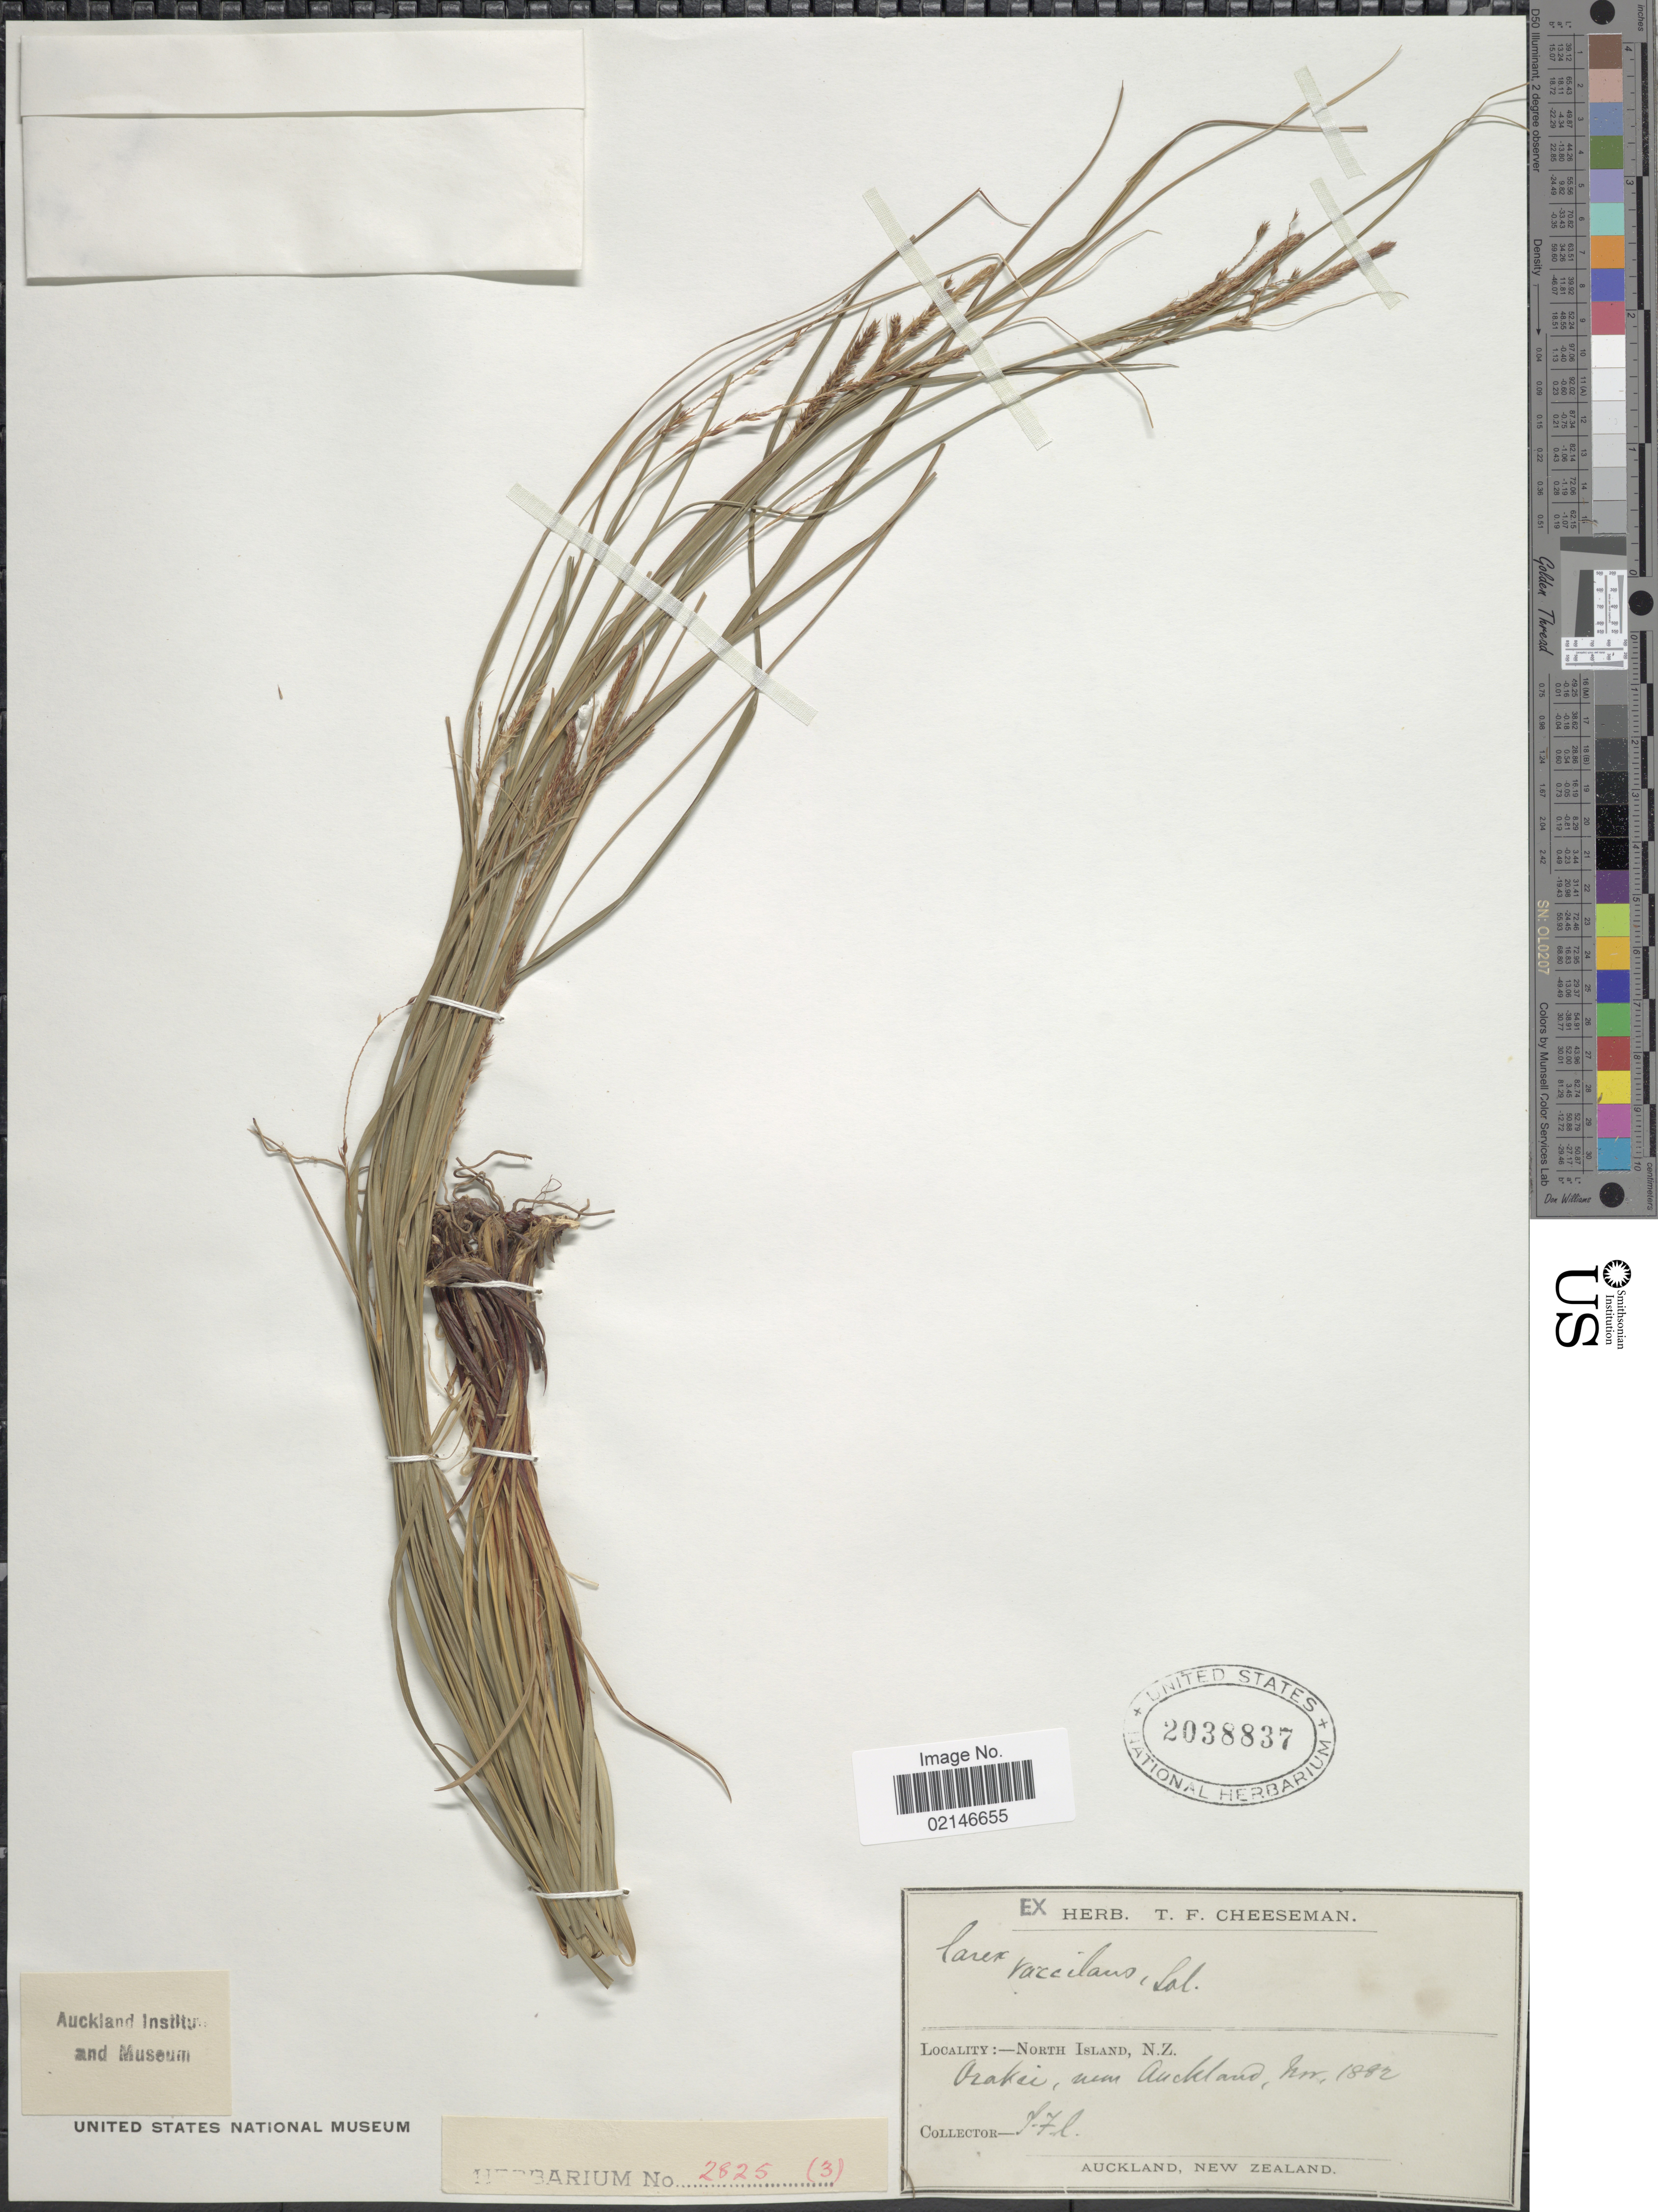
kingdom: Plantae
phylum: Tracheophyta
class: Liliopsida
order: Poales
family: Cyperaceae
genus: Carex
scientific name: Carex vacillans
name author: Drejer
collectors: T. F. Cheeseman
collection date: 1882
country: New Zealand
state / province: Auckland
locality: North Island, Orakei, near Auckland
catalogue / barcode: US 2038837